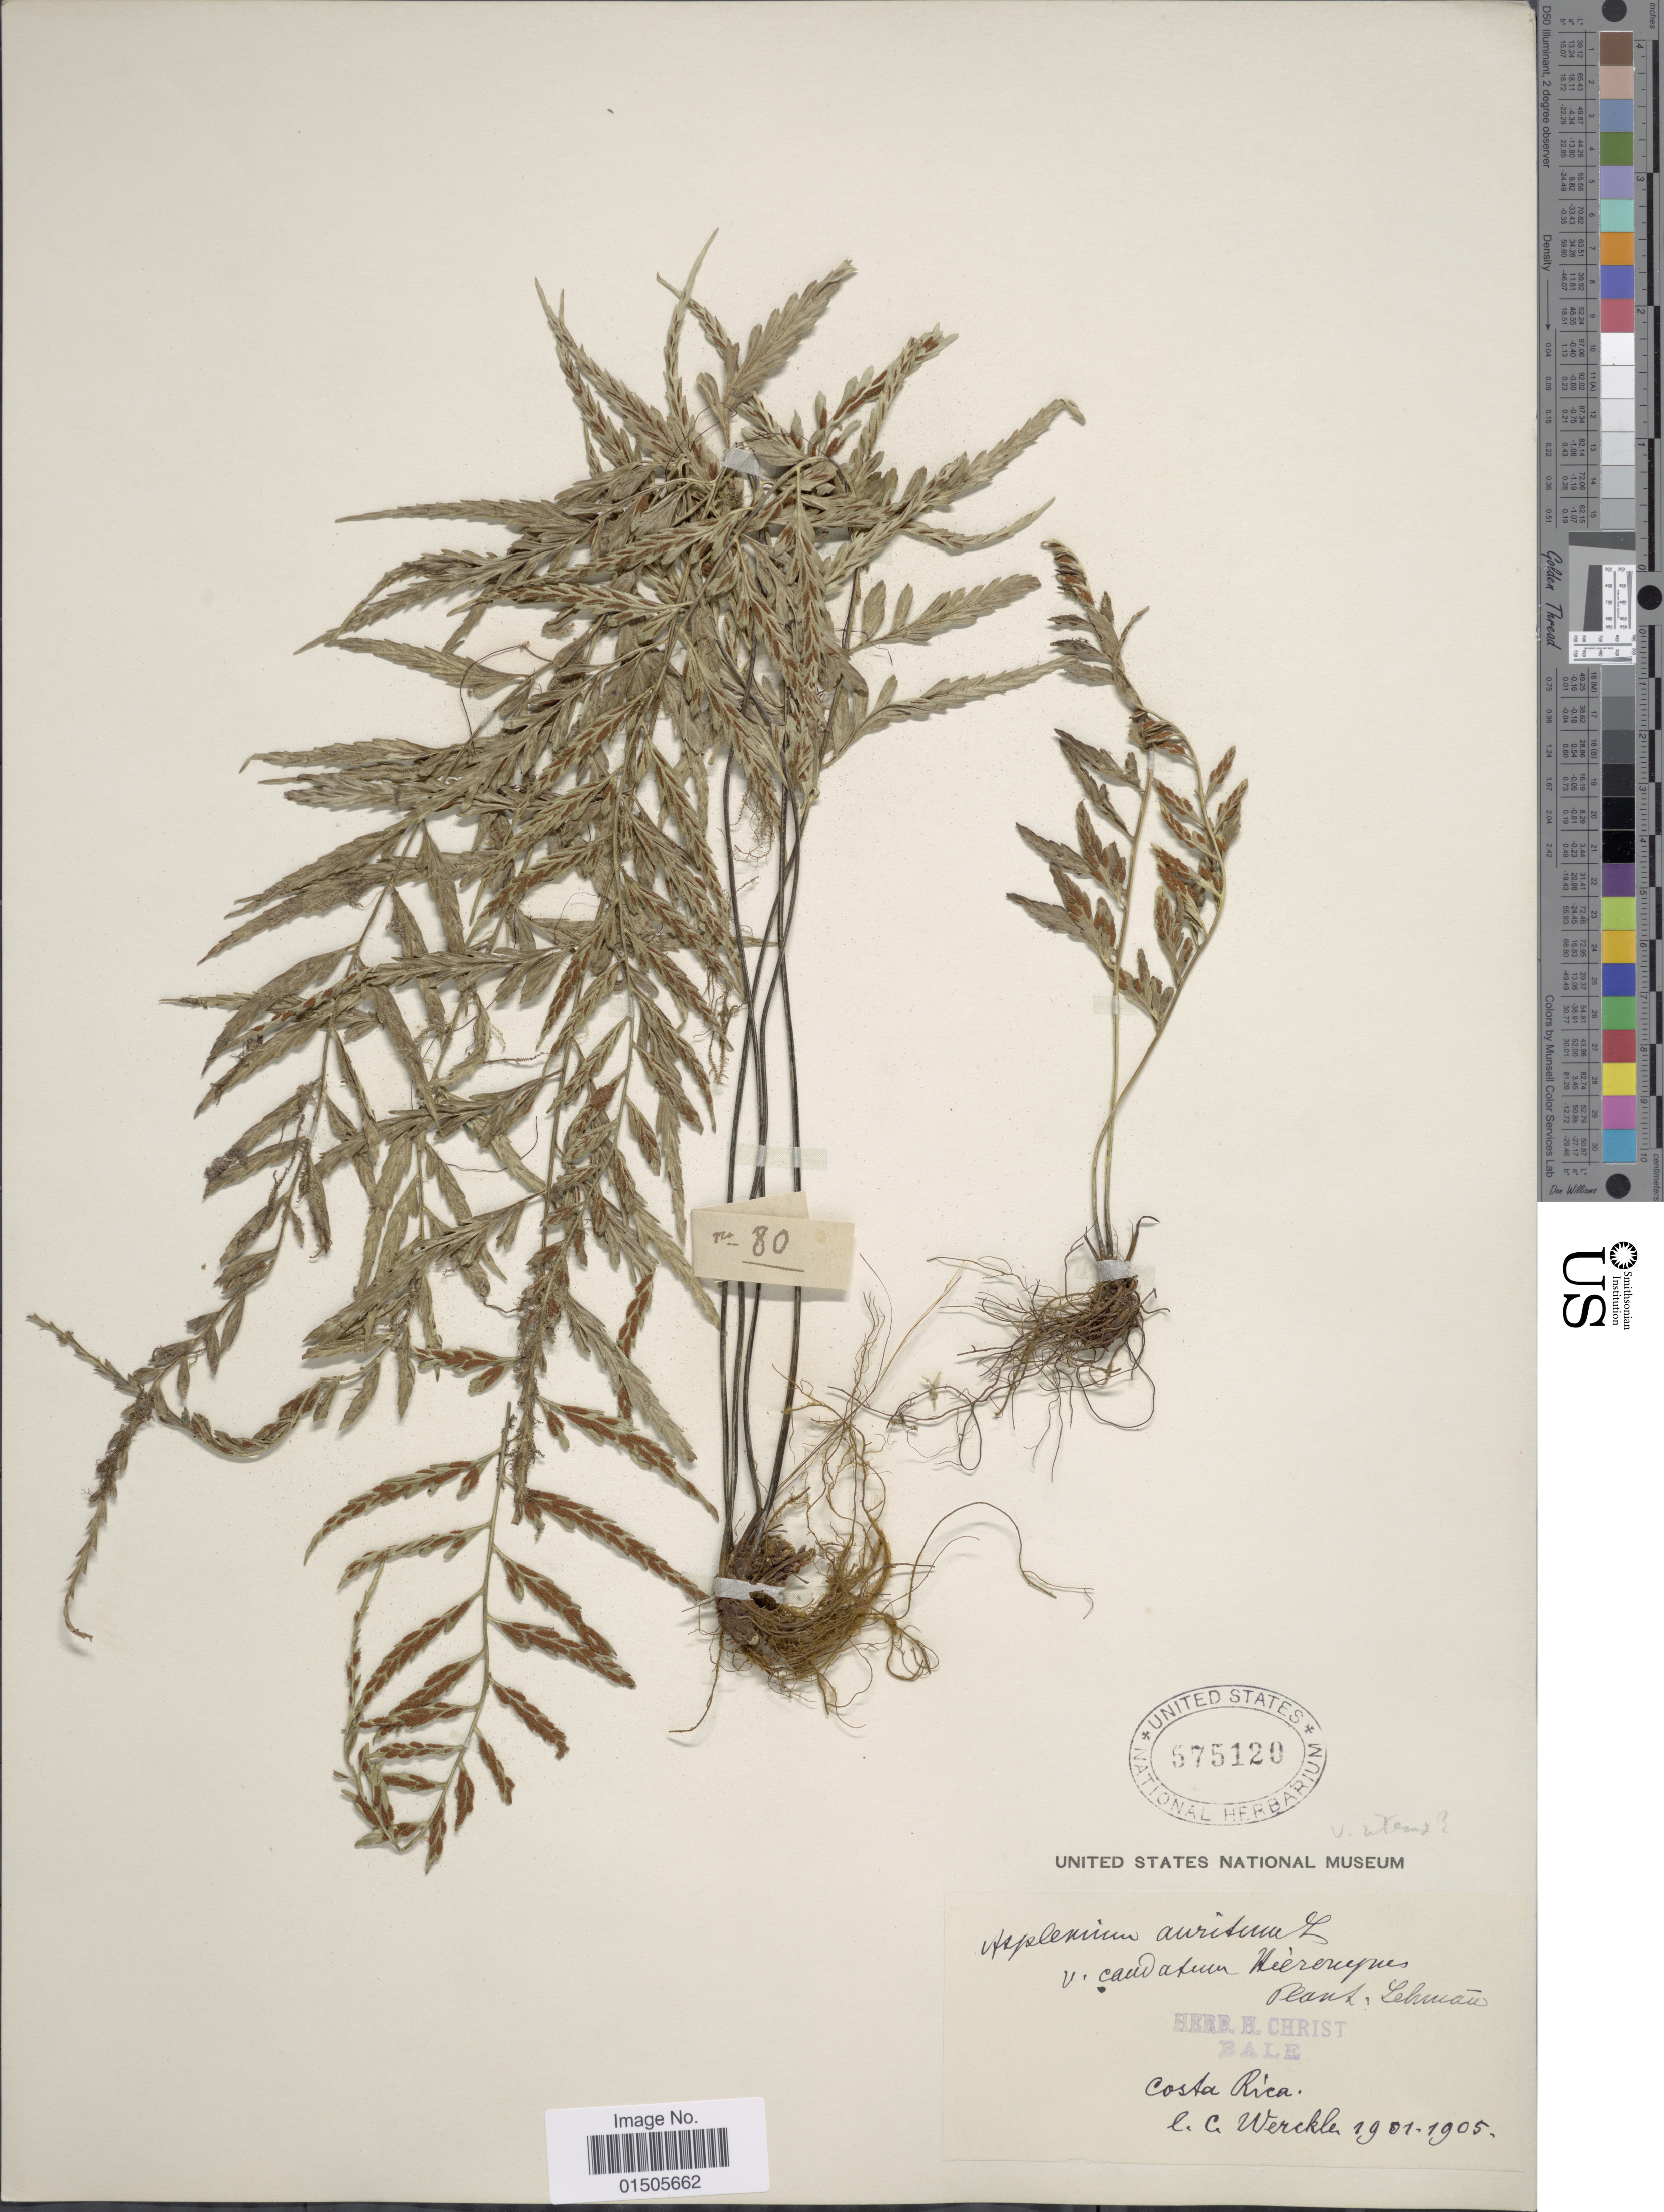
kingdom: Plantae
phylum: Tracheophyta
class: Polypodiopsida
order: Polypodiales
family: Aspleniaceae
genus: Asplenium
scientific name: Asplenium auritum var. intermedium ined.?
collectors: C. C Wercklé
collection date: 1901/1905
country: Costa Rica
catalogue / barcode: US 575120